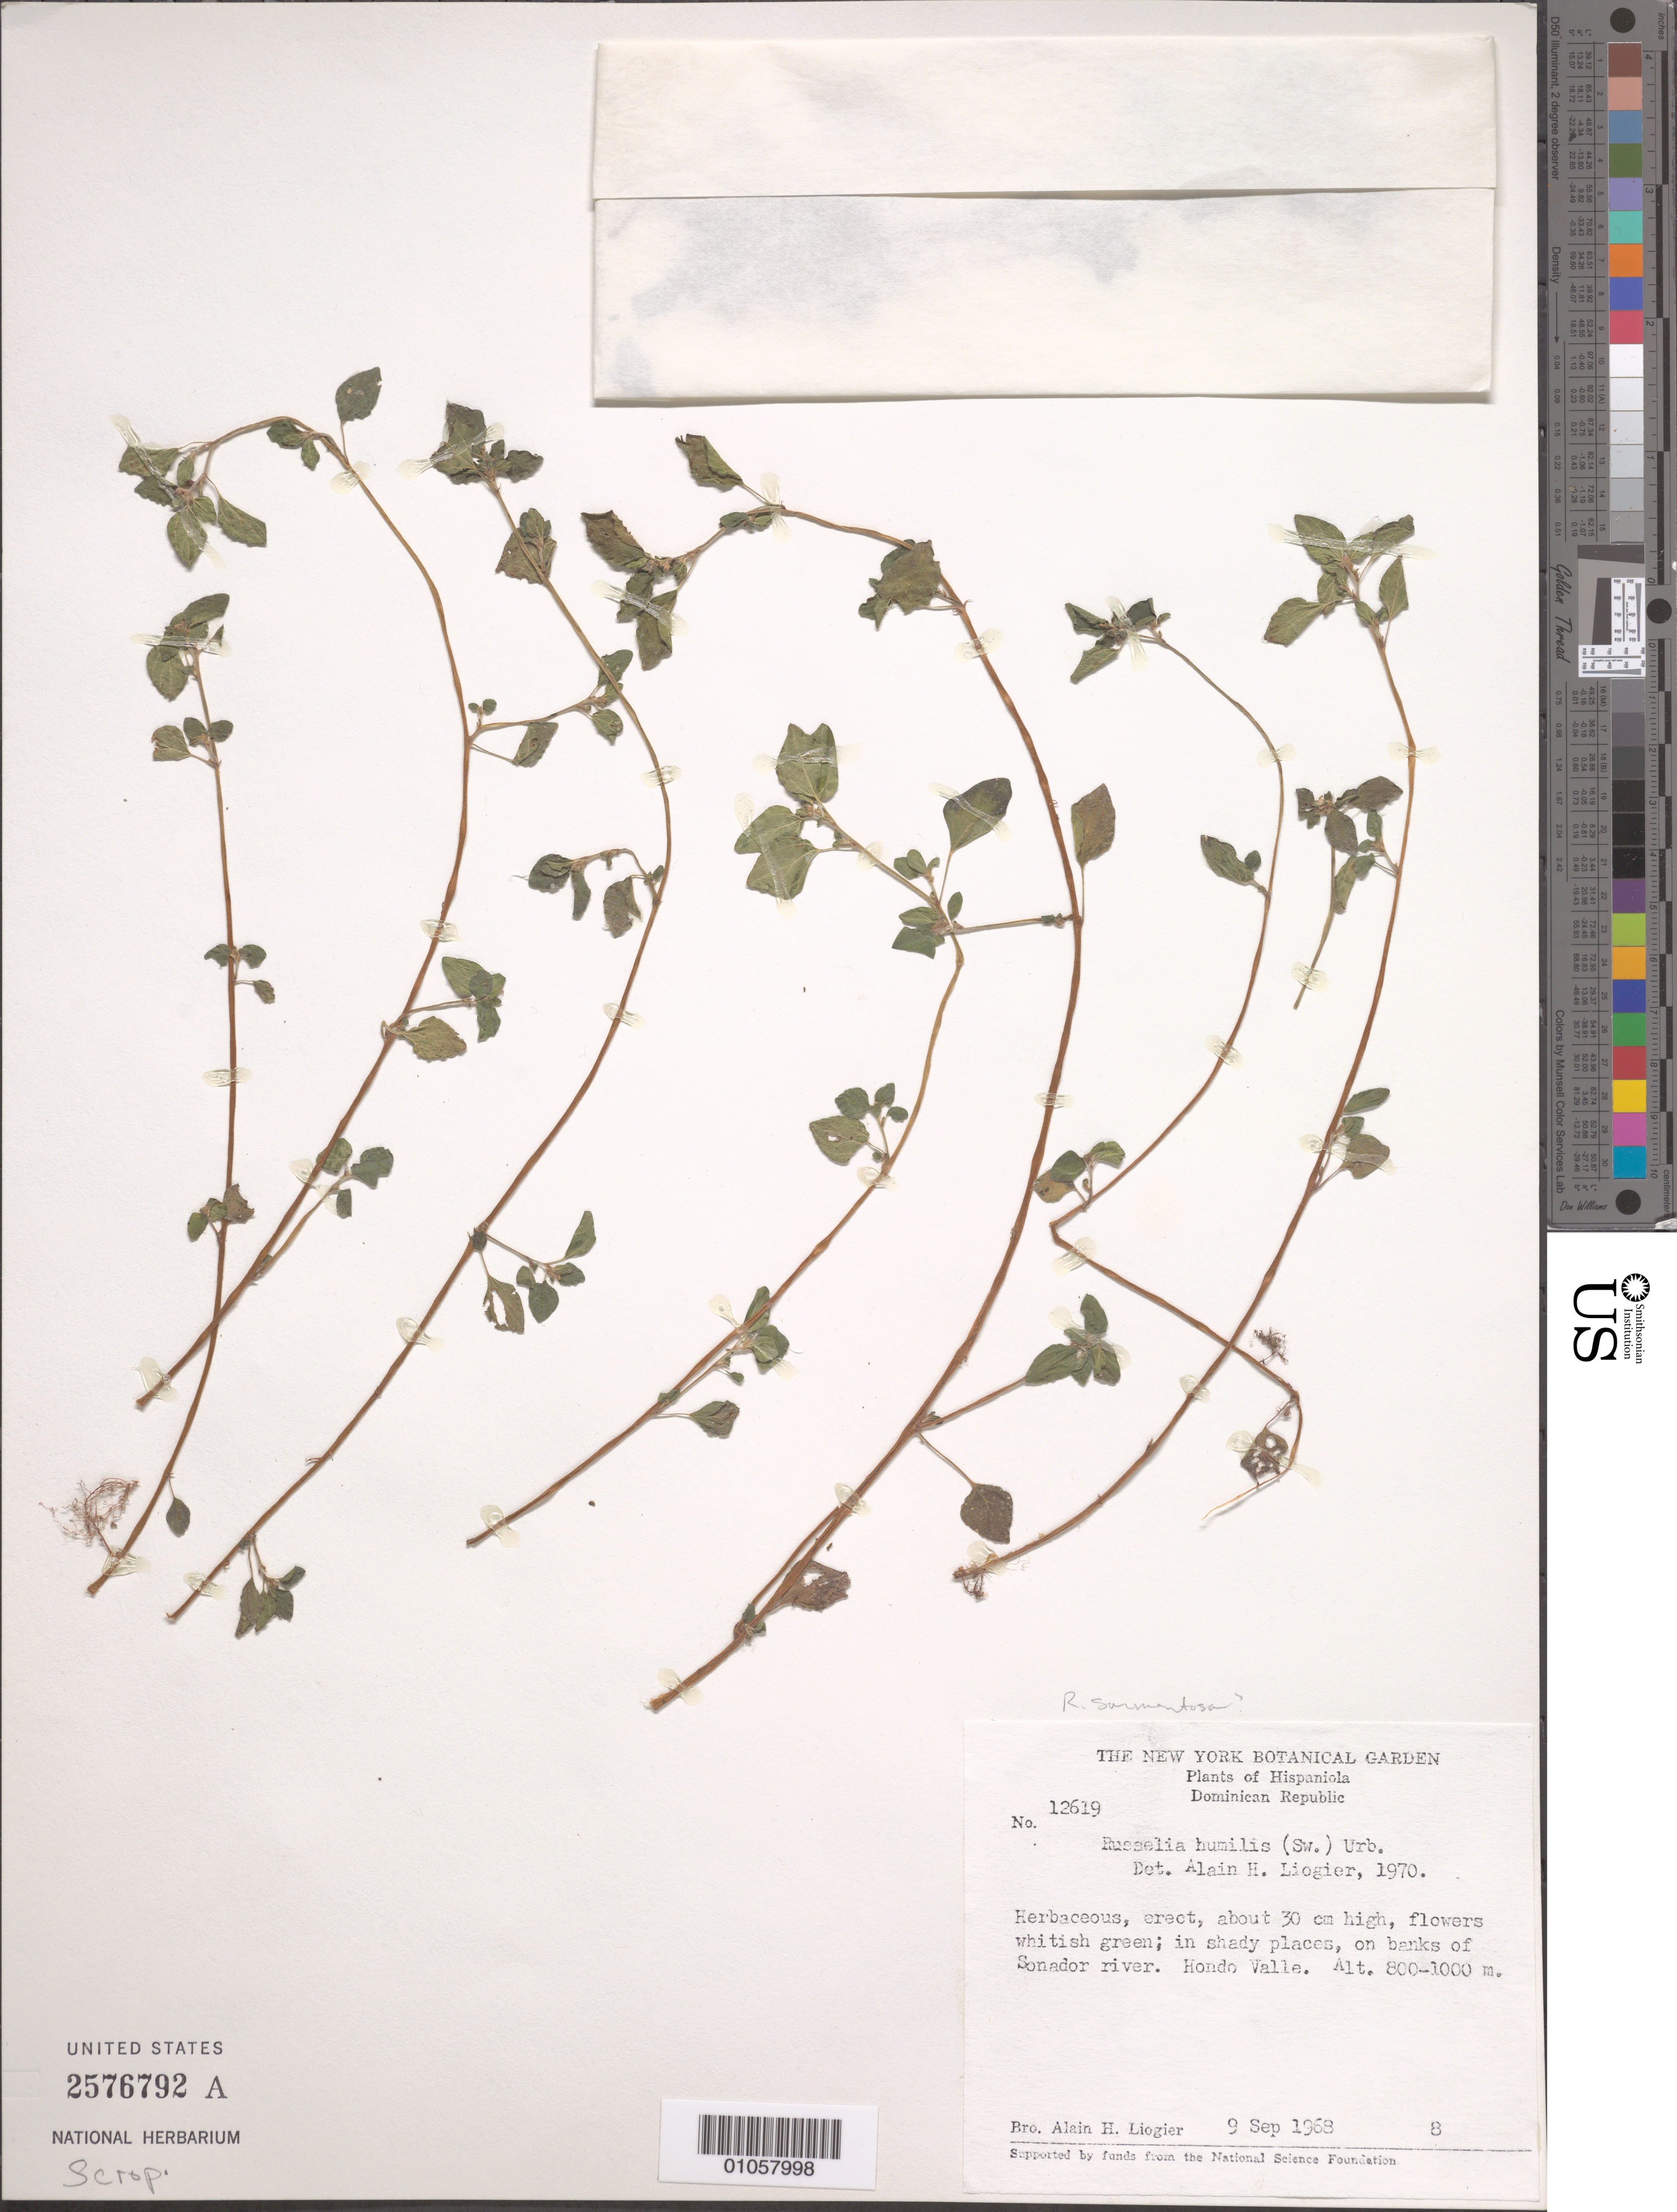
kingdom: Plantae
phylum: Tracheophyta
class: Magnoliopsida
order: Lamiales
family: Plantaginaceae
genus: Russelia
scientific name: Russelia sarmentosa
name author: Jacq.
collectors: A. H. Liogier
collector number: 12619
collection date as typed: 09 Sep 1968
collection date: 1968-09-09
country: Dominican Republic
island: Hispaniola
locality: Hondo Valle, Sonador River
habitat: In shady places, on banks of river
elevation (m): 800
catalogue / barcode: US 2576792